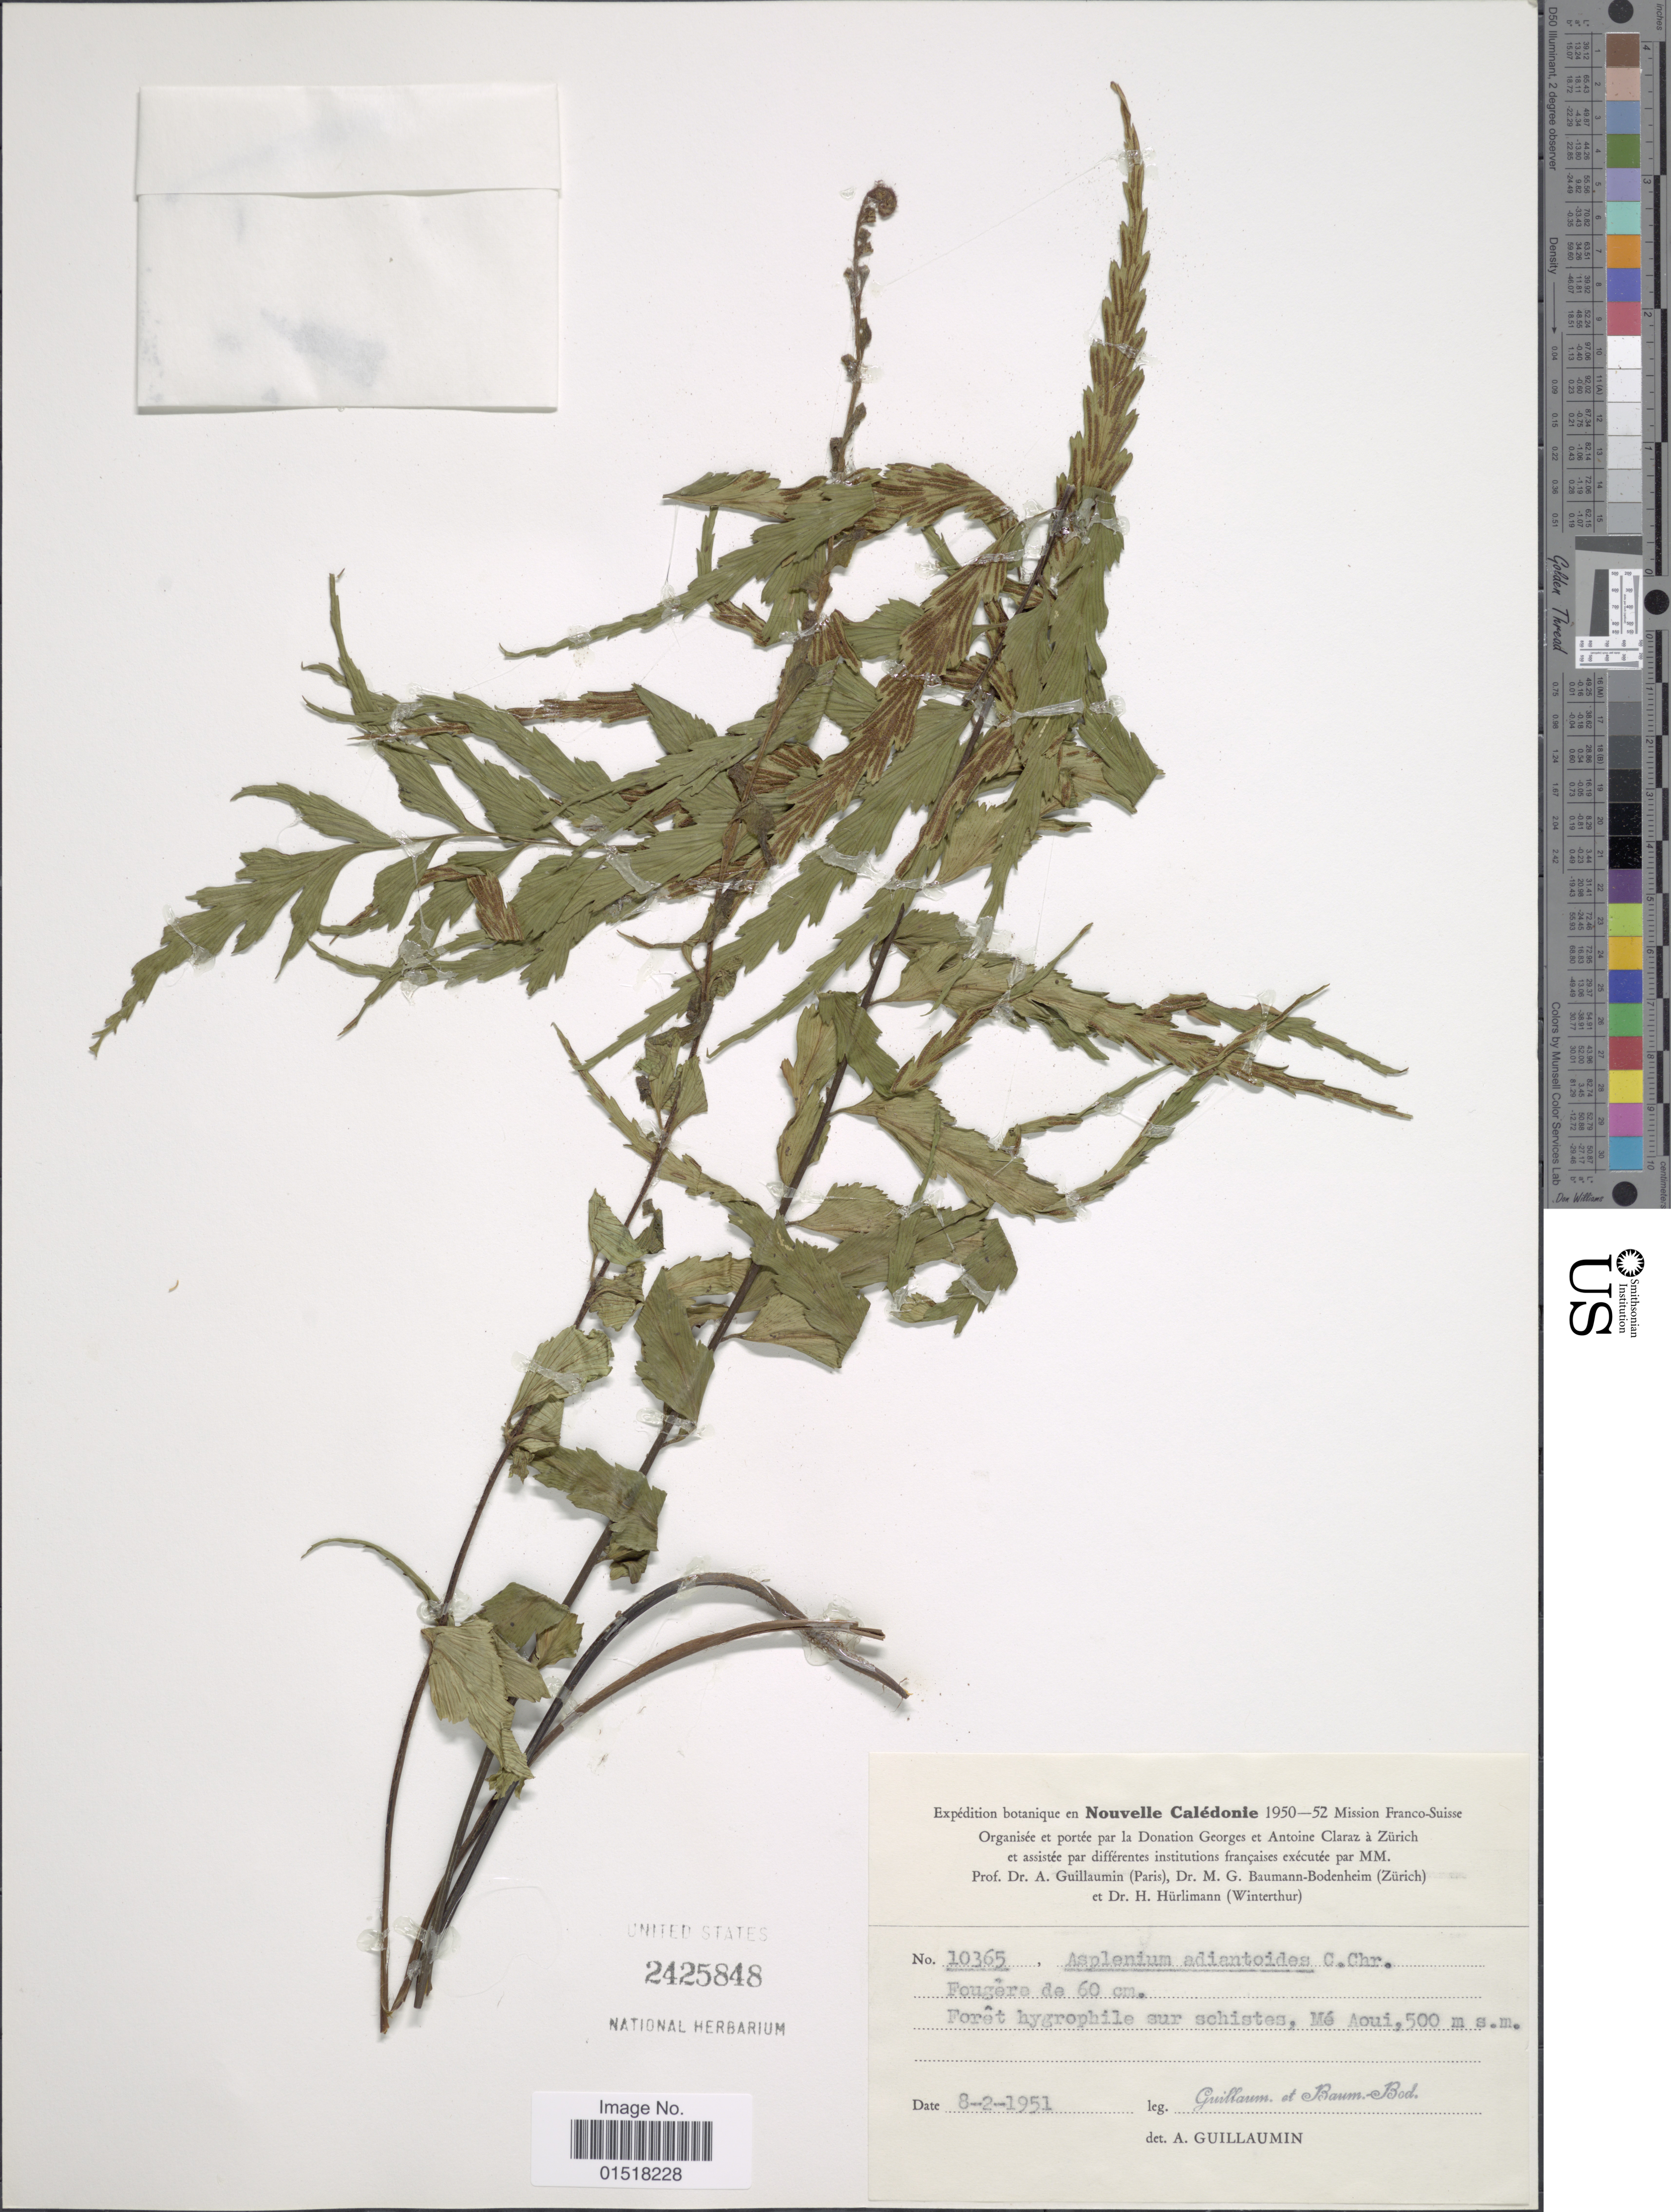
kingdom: Plantae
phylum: Tracheophyta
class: Polypodiopsida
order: Polypodiales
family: Aspleniaceae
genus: Asplenium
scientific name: Asplenium polyodon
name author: G. Forst.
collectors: A. Guillaumin & M. G. Baumann-Bodenheim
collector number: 10365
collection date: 1951-02-08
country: New Caledonia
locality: Forêt hygrophile sur schistes, Mé Aoui.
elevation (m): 500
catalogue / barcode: US 2425848